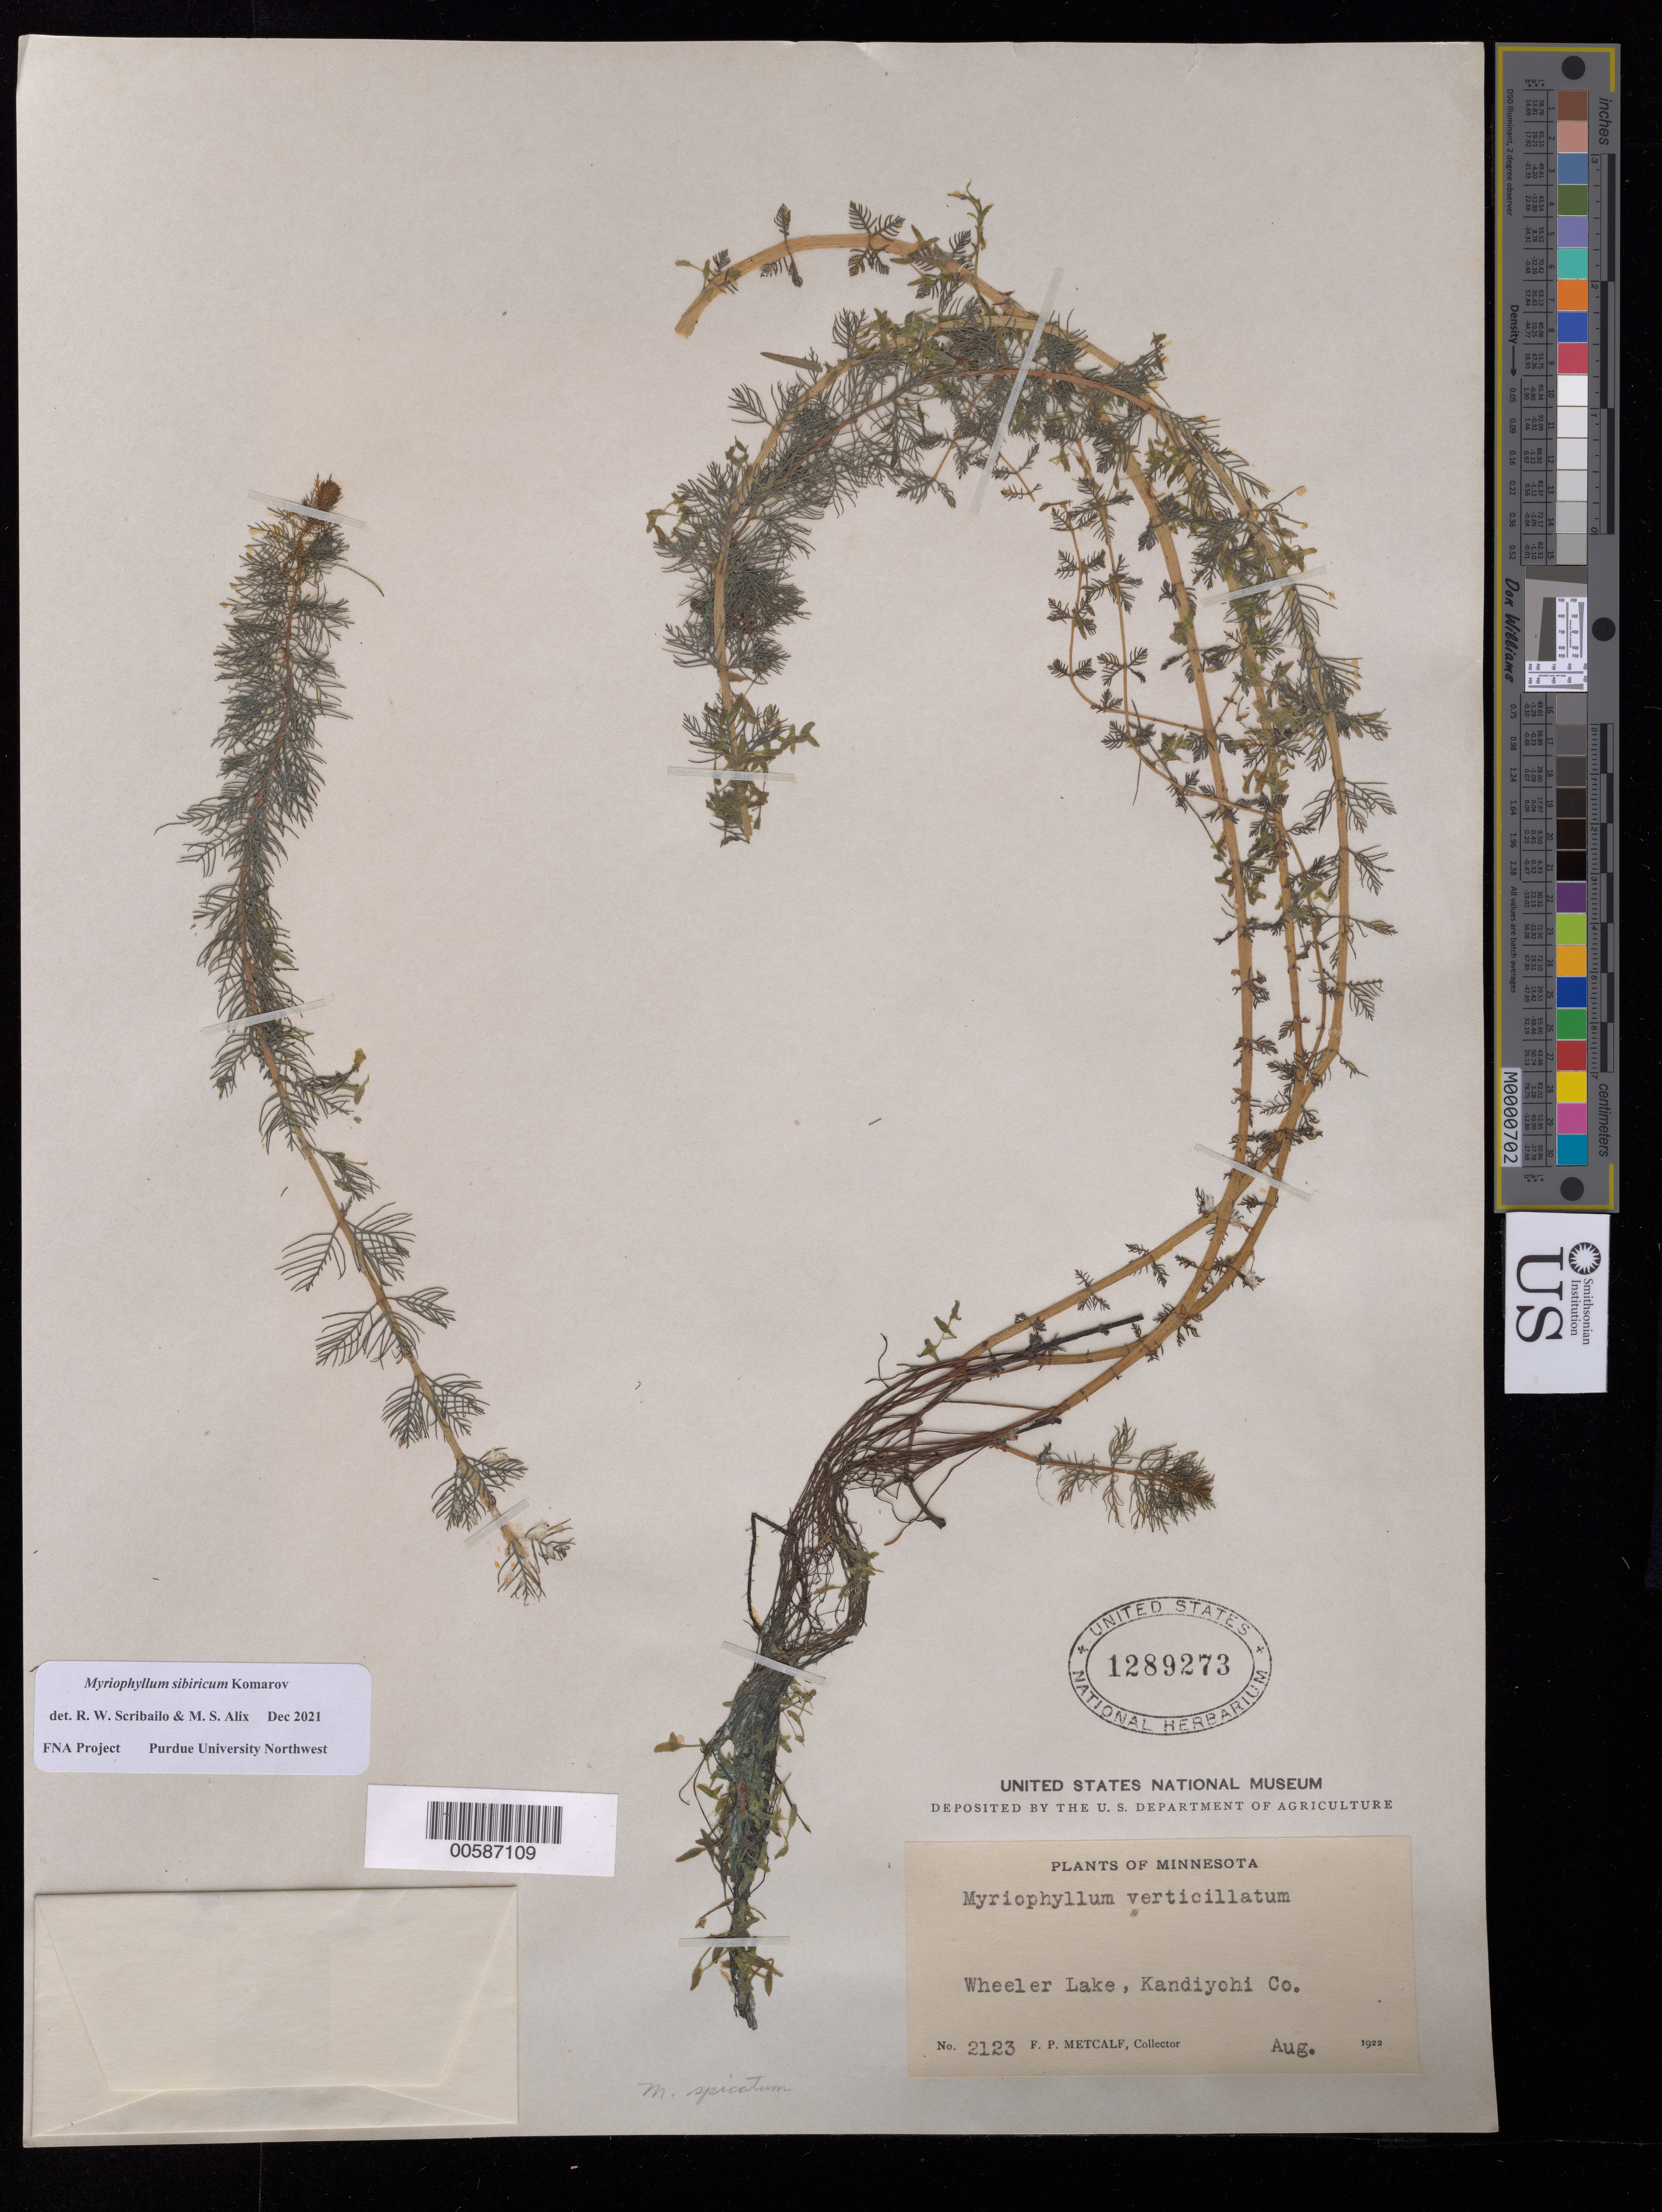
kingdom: Plantae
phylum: Tracheophyta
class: Magnoliopsida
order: Saxifragales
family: Haloragaceae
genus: Myriophyllum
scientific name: Myriophyllum sibiricum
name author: Kom.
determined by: Scribailo, R. W.; Alix, M. S.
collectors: F. P. Metcalf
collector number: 2123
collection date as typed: Aug 1922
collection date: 1922-08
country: United States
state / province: Minnesota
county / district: Kandiyohi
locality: Wheeler Lake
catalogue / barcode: US 1289273